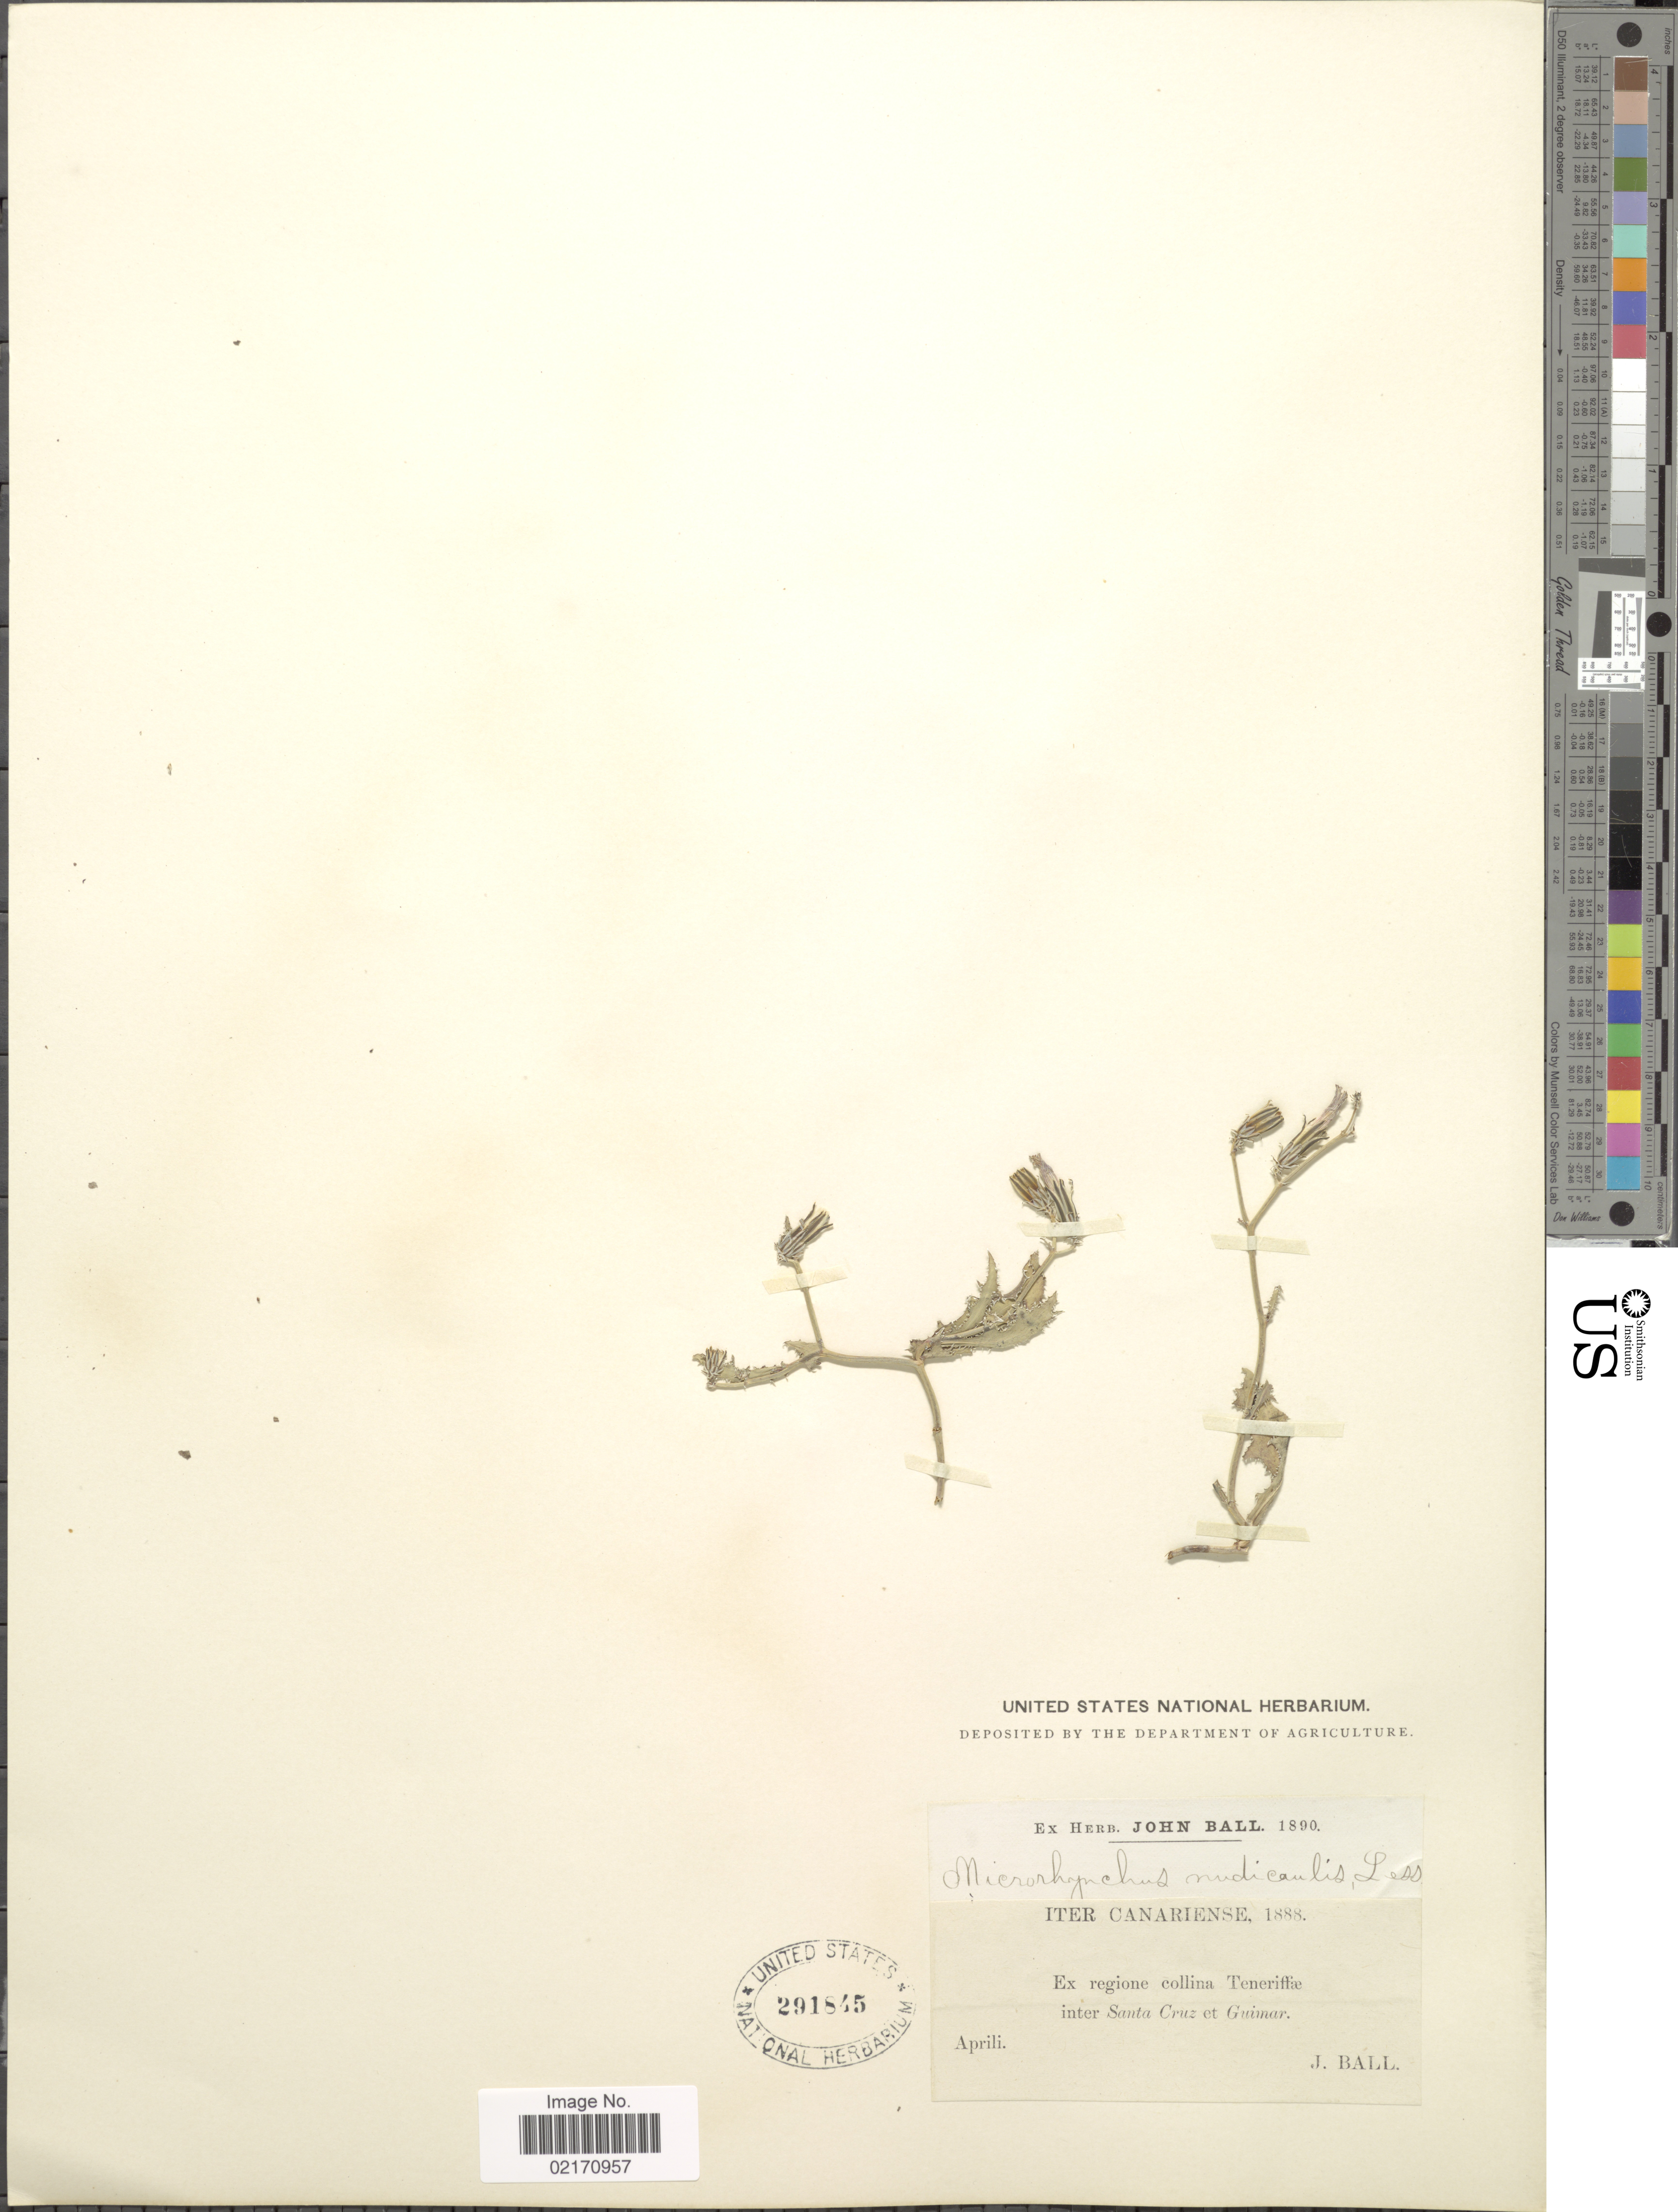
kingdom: Plantae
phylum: Tracheophyta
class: Magnoliopsida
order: Asterales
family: Asteraceae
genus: Launaea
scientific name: Launaea nudicaulis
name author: (L.) Hook. f.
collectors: J. Ball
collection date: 1888-04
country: Spain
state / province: Canarias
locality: Canariense, regione collina Teneriffae, inter Santa Cruz et Guimar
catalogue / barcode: US 291845